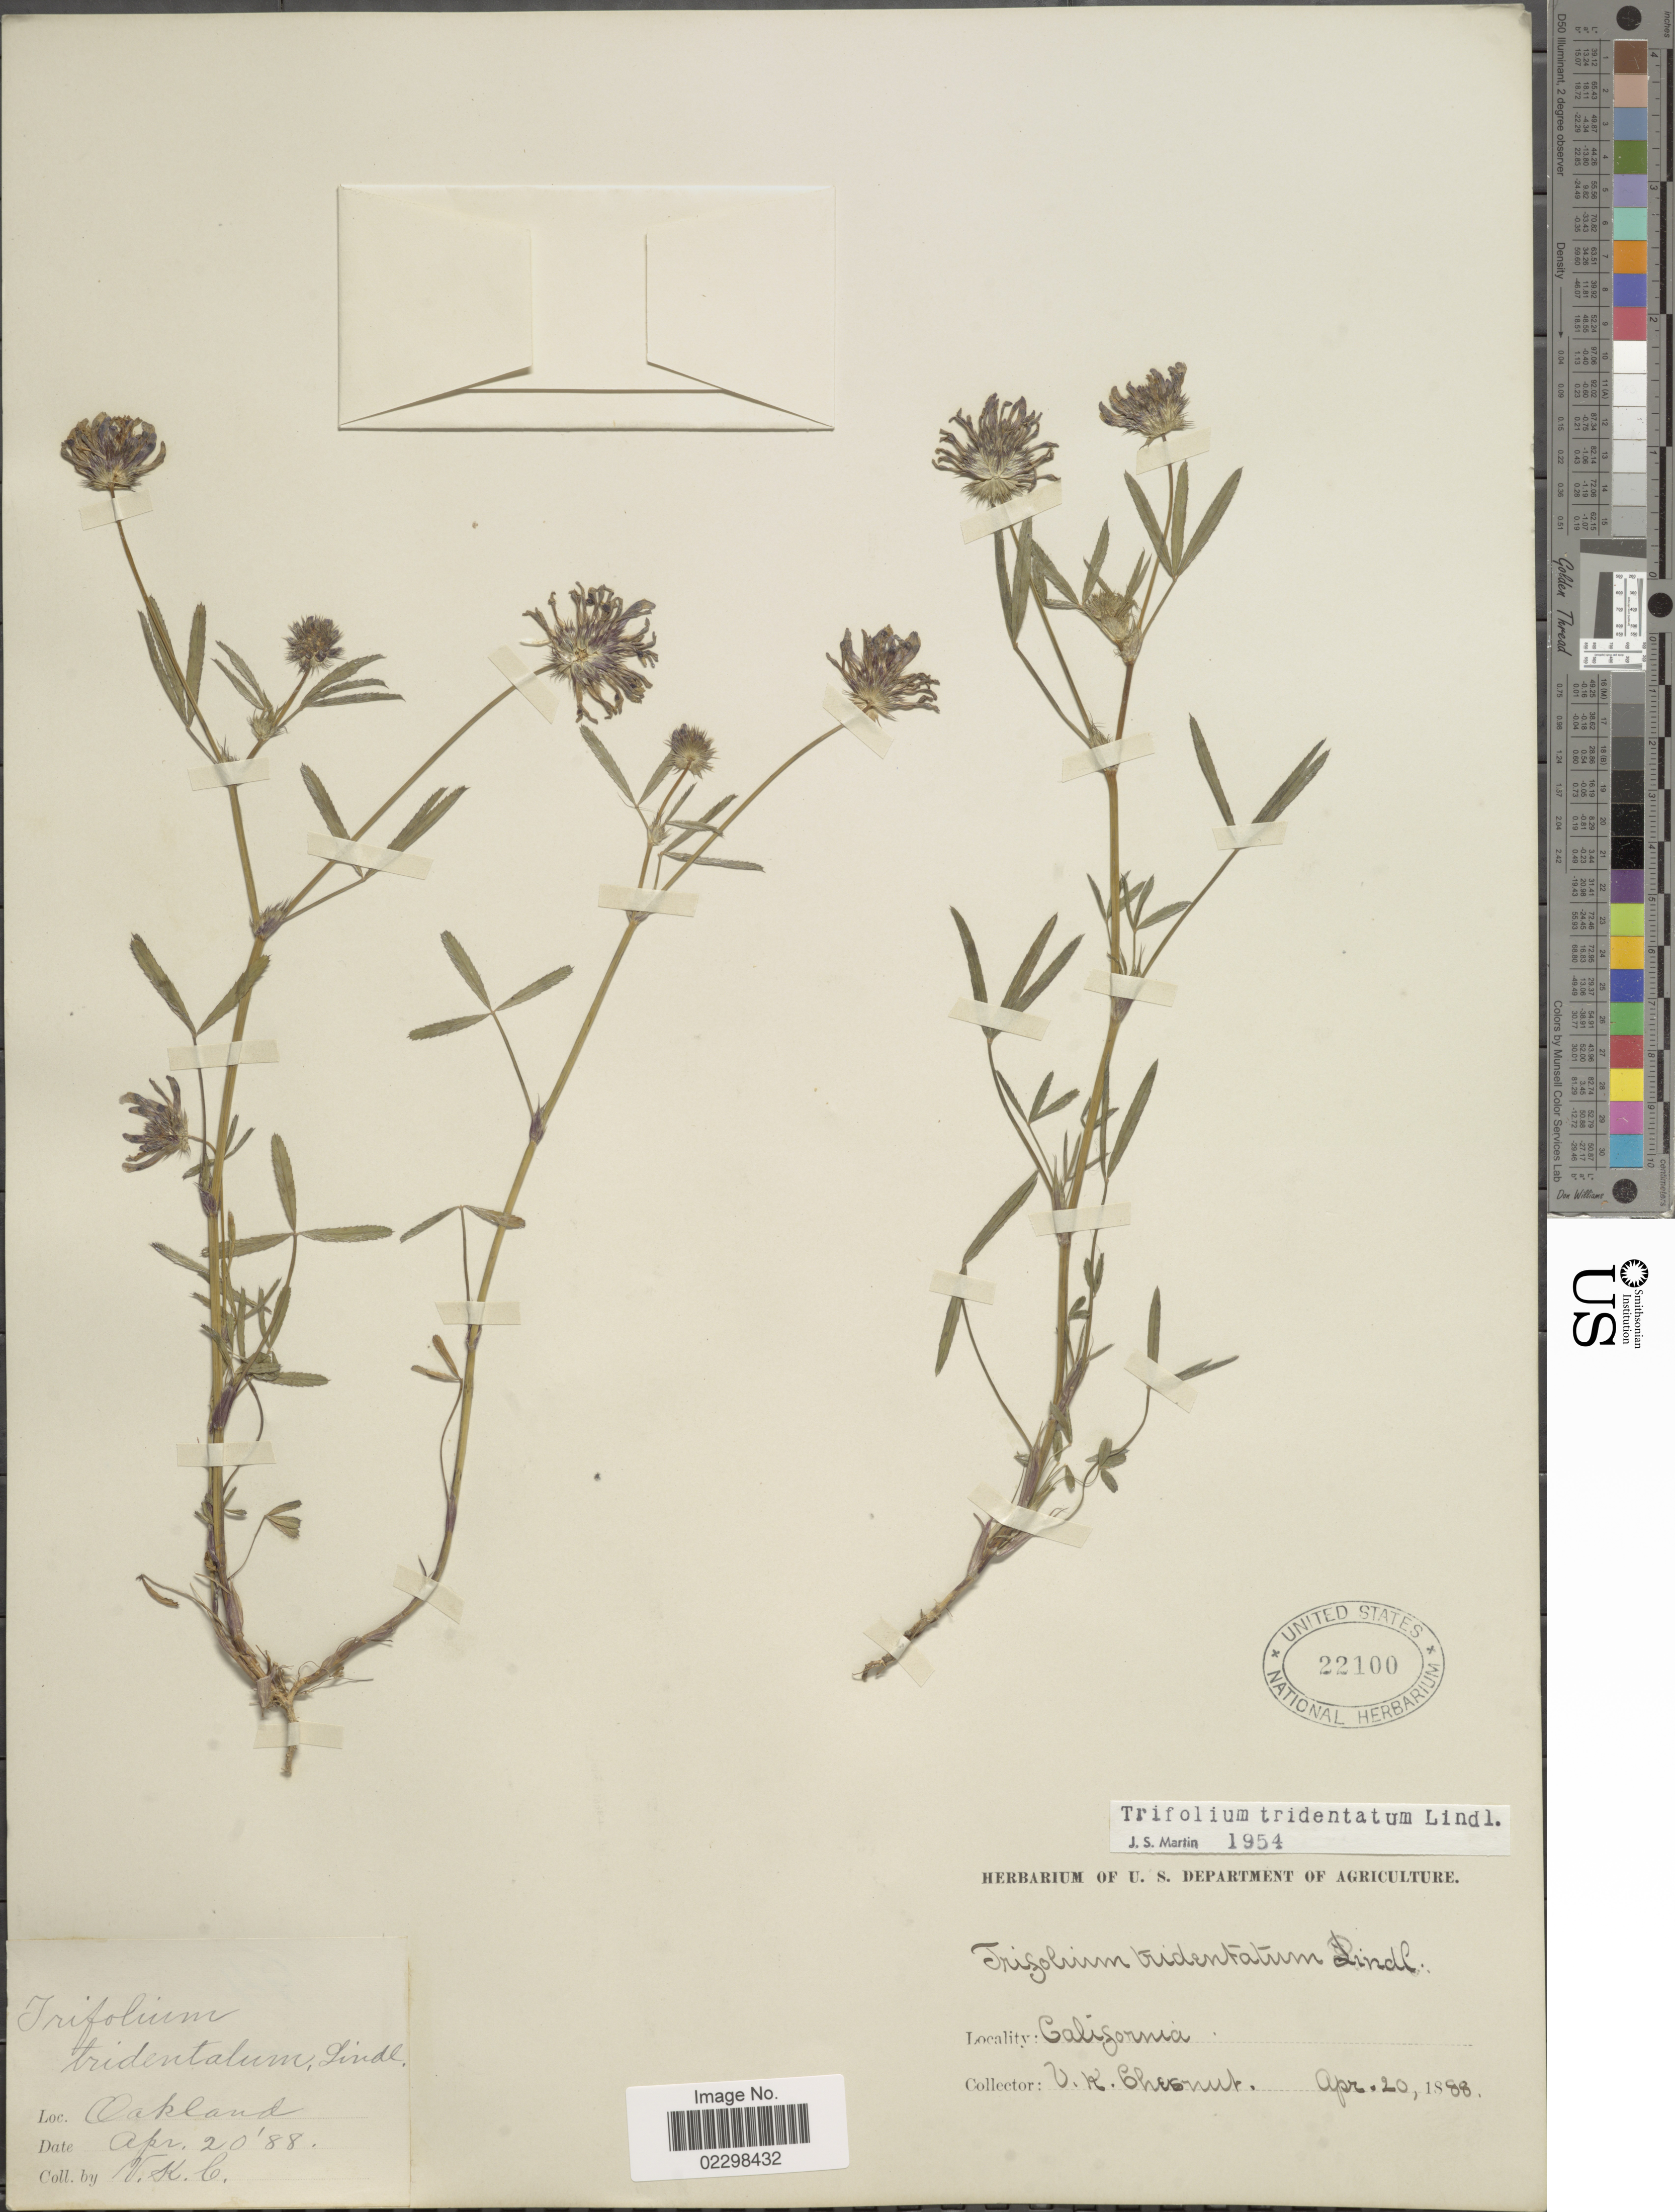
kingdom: Plantae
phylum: Tracheophyta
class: Magnoliopsida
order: Fabales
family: Fabaceae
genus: Trifolium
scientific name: Trifolium tridentatum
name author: Lindl.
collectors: V. Chesnut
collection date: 1888-04-20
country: United States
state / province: California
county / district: Alameda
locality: Oakland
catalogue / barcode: US 22100